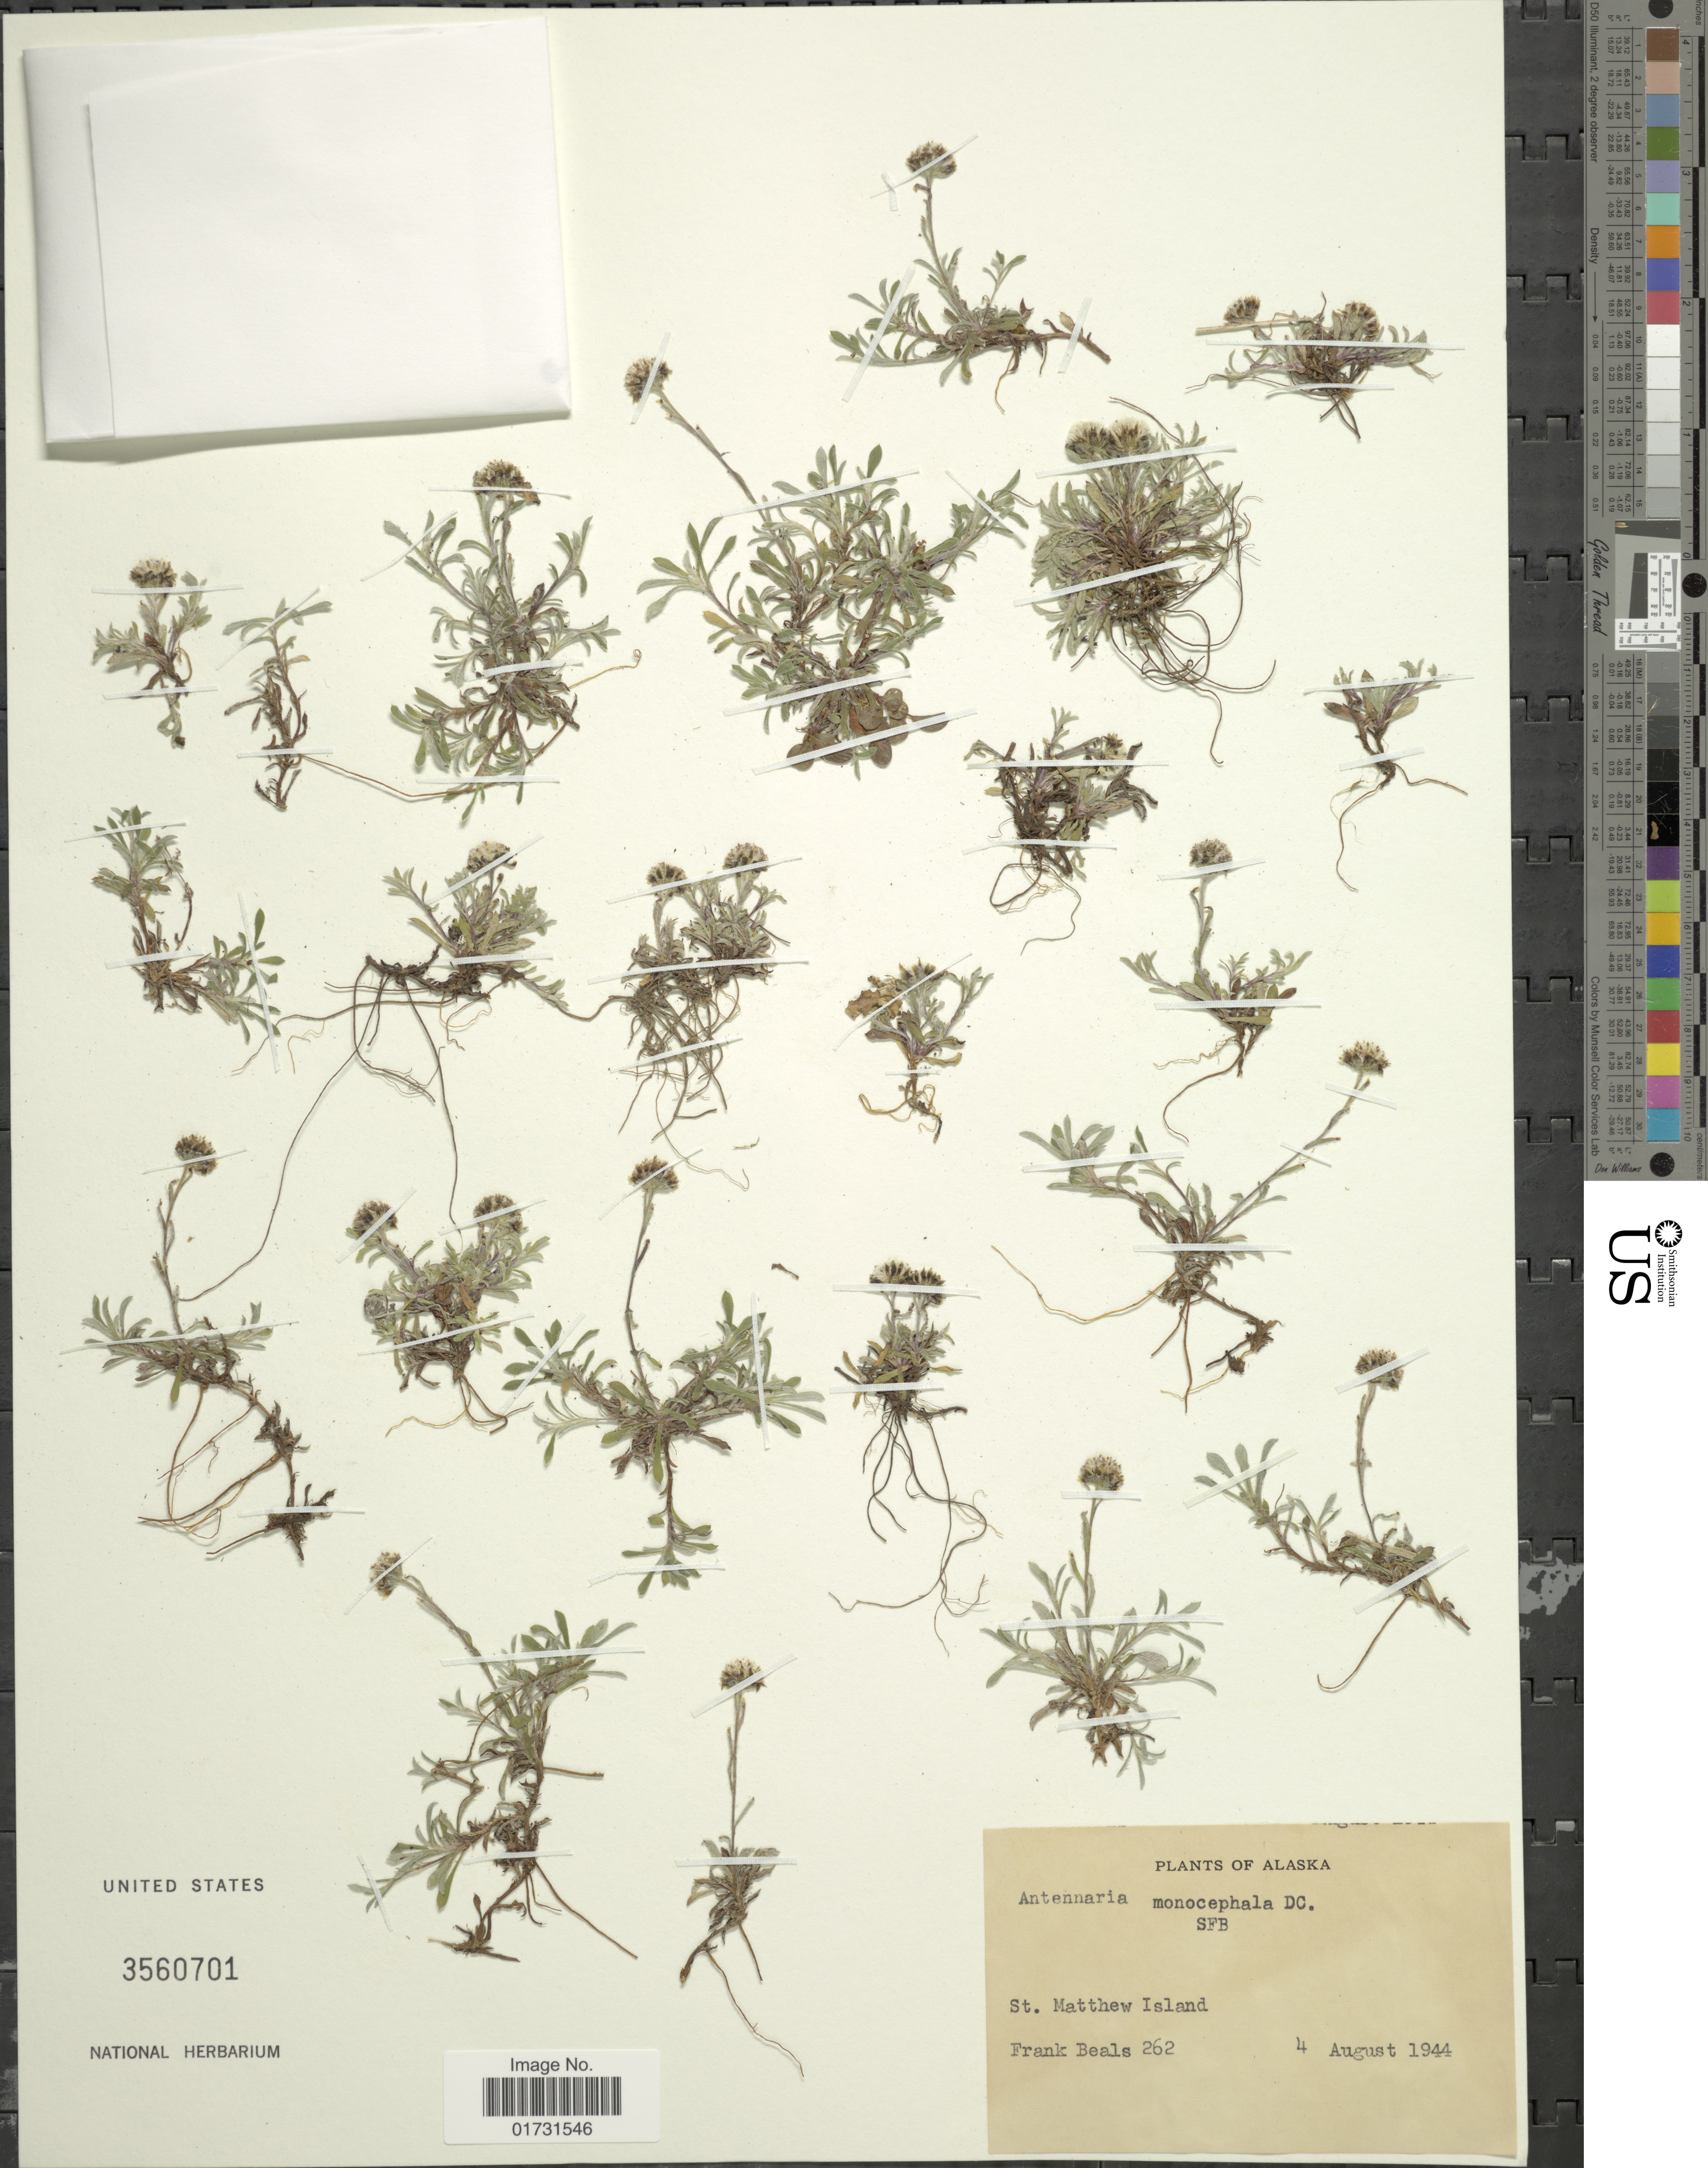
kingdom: Plantae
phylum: Tracheophyta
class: Magnoliopsida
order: Asterales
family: Asteraceae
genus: Antennaria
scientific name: Antennaria monocephala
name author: DC.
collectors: F. Beals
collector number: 262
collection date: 1944-08-04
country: United States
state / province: Alaska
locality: St. Matthew Island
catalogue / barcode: US 3560701